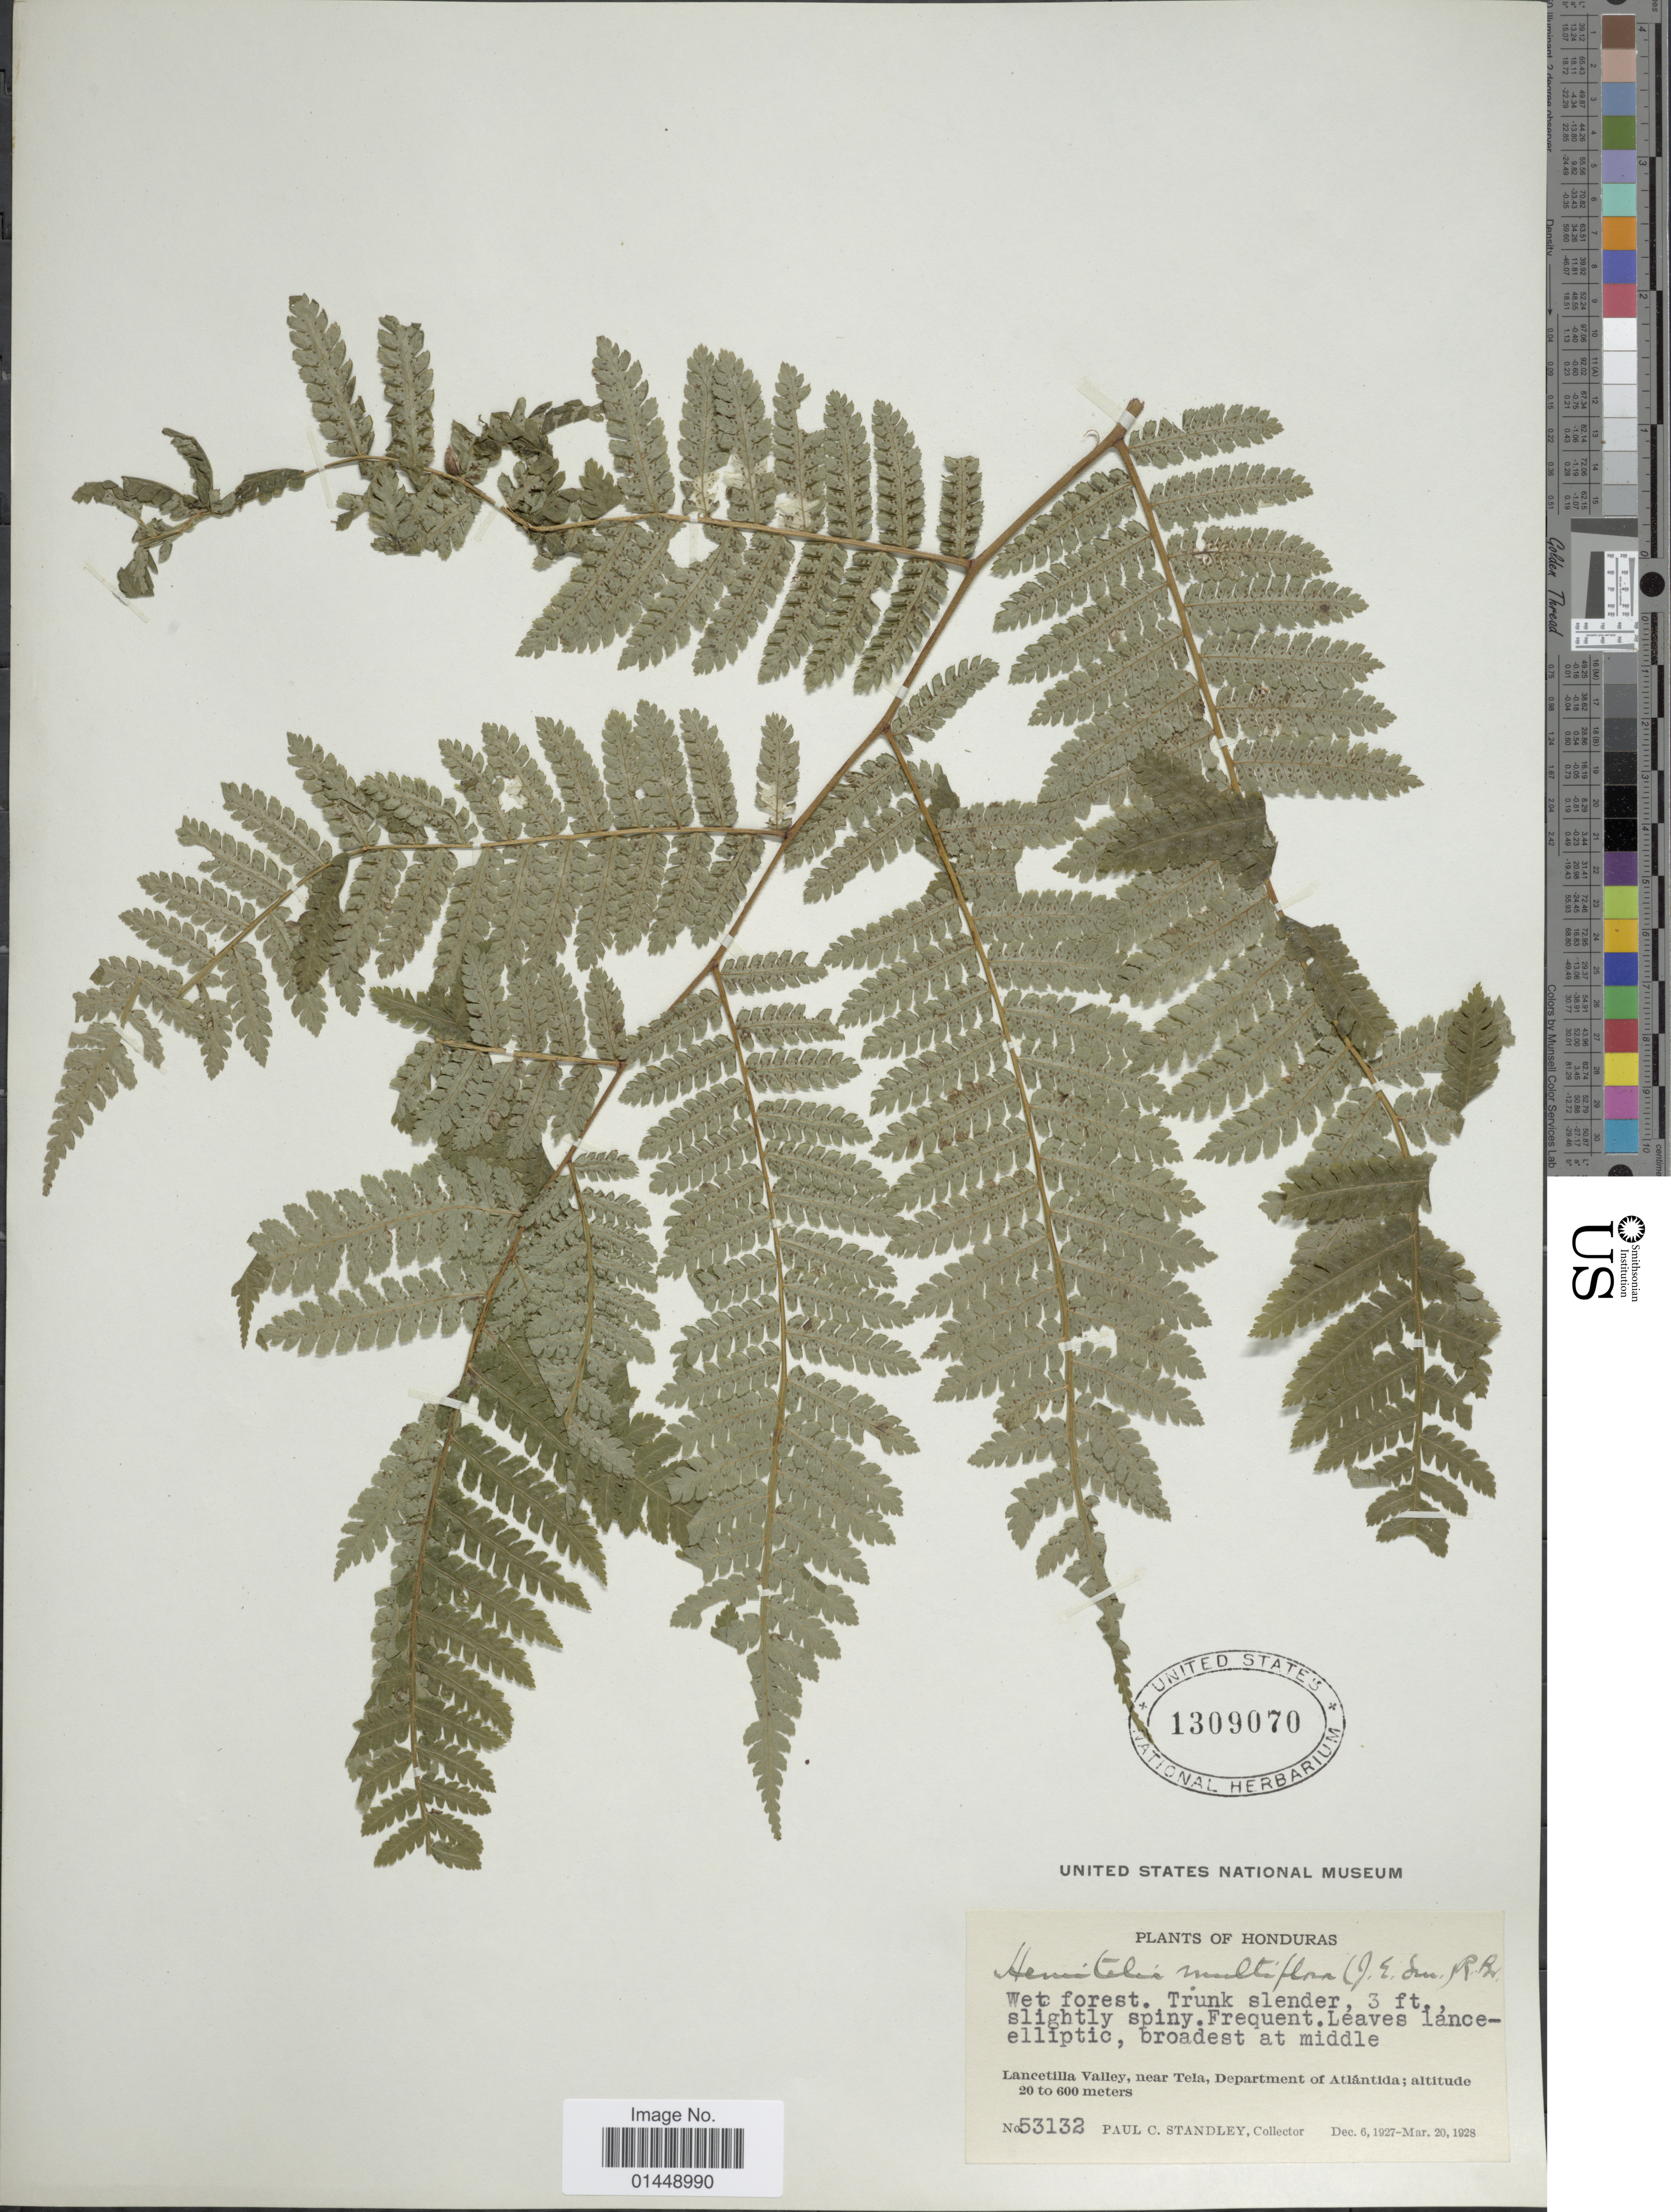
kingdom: Plantae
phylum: Tracheophyta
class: Polypodiopsida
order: Cyatheales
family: Cyatheaceae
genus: Cyathea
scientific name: Cyathea multiflora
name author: Sm.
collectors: P. C. Standley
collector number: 53132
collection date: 1927-12-06/1928-03-20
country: Honduras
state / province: Atlántida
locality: Lancetilla Valley, near Tela, Department of Atlántida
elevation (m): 20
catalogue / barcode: US 1309070